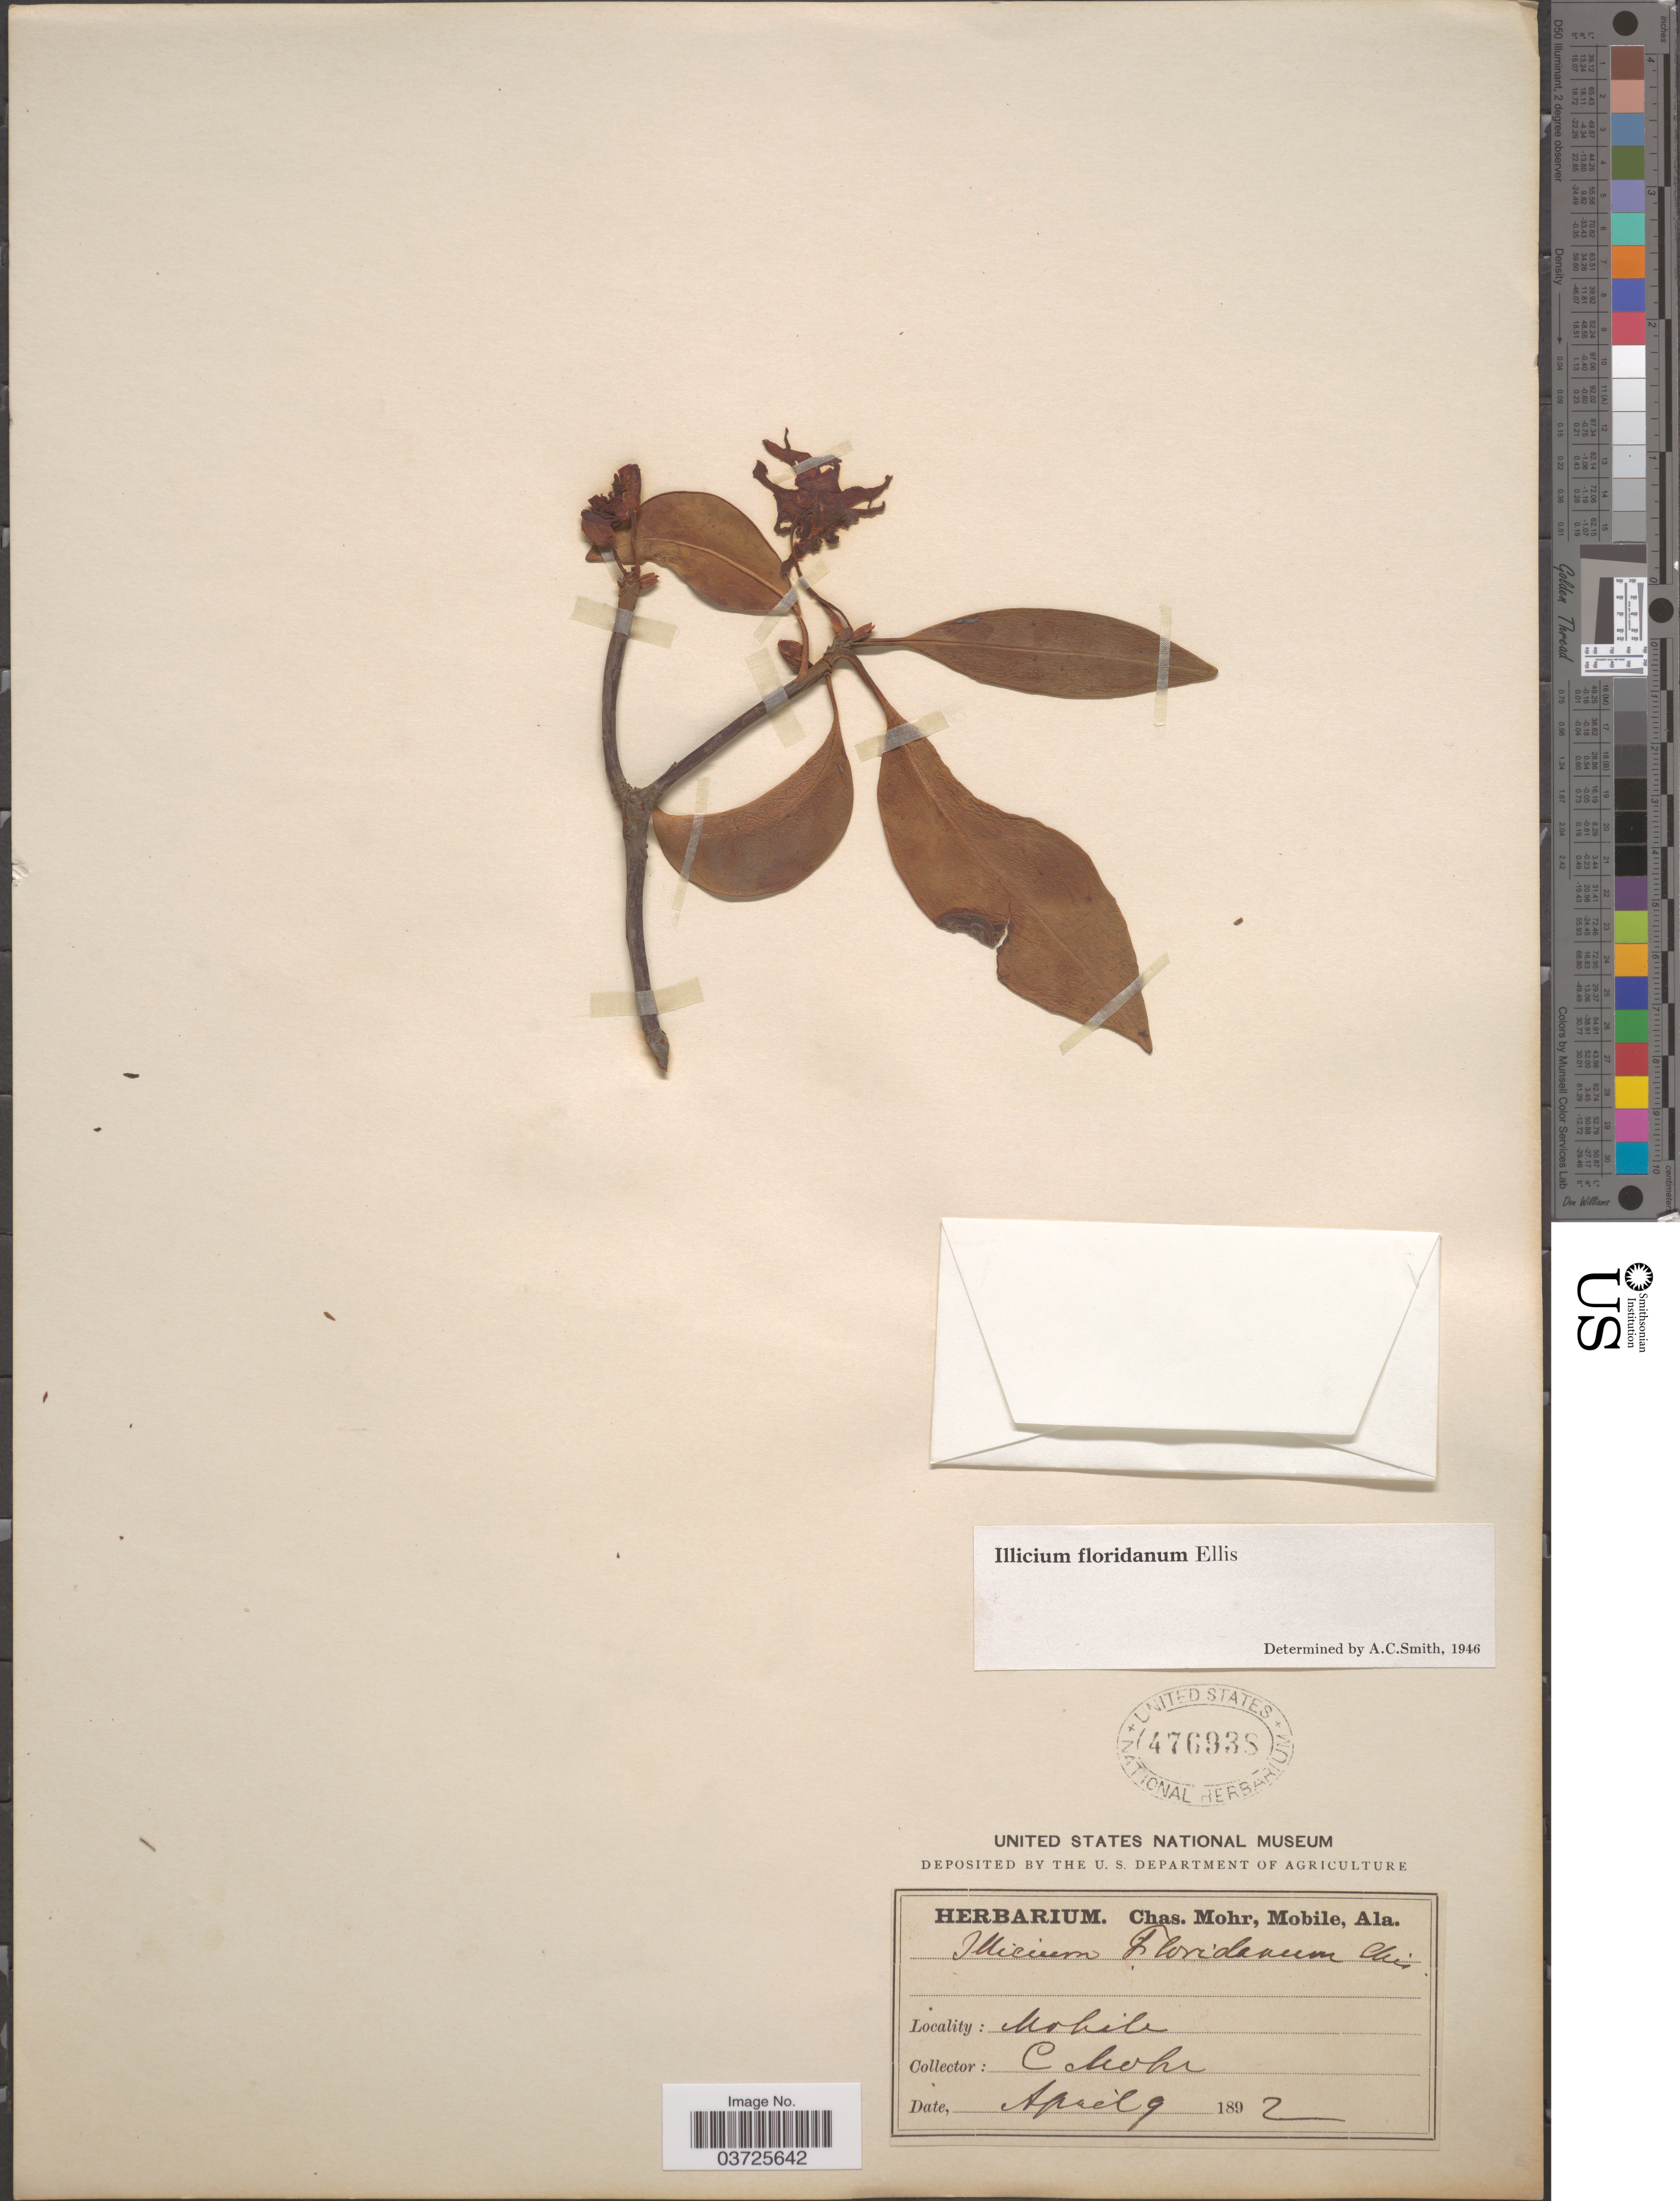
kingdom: Plantae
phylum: Tracheophyta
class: Magnoliopsida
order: Austrobaileyales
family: Schisandraceae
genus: Illicium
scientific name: Illicium floridanum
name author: J. Ellis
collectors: C. T. Mohr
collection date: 1892-04-09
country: United States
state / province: Alabama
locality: Mobile.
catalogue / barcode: US 476938